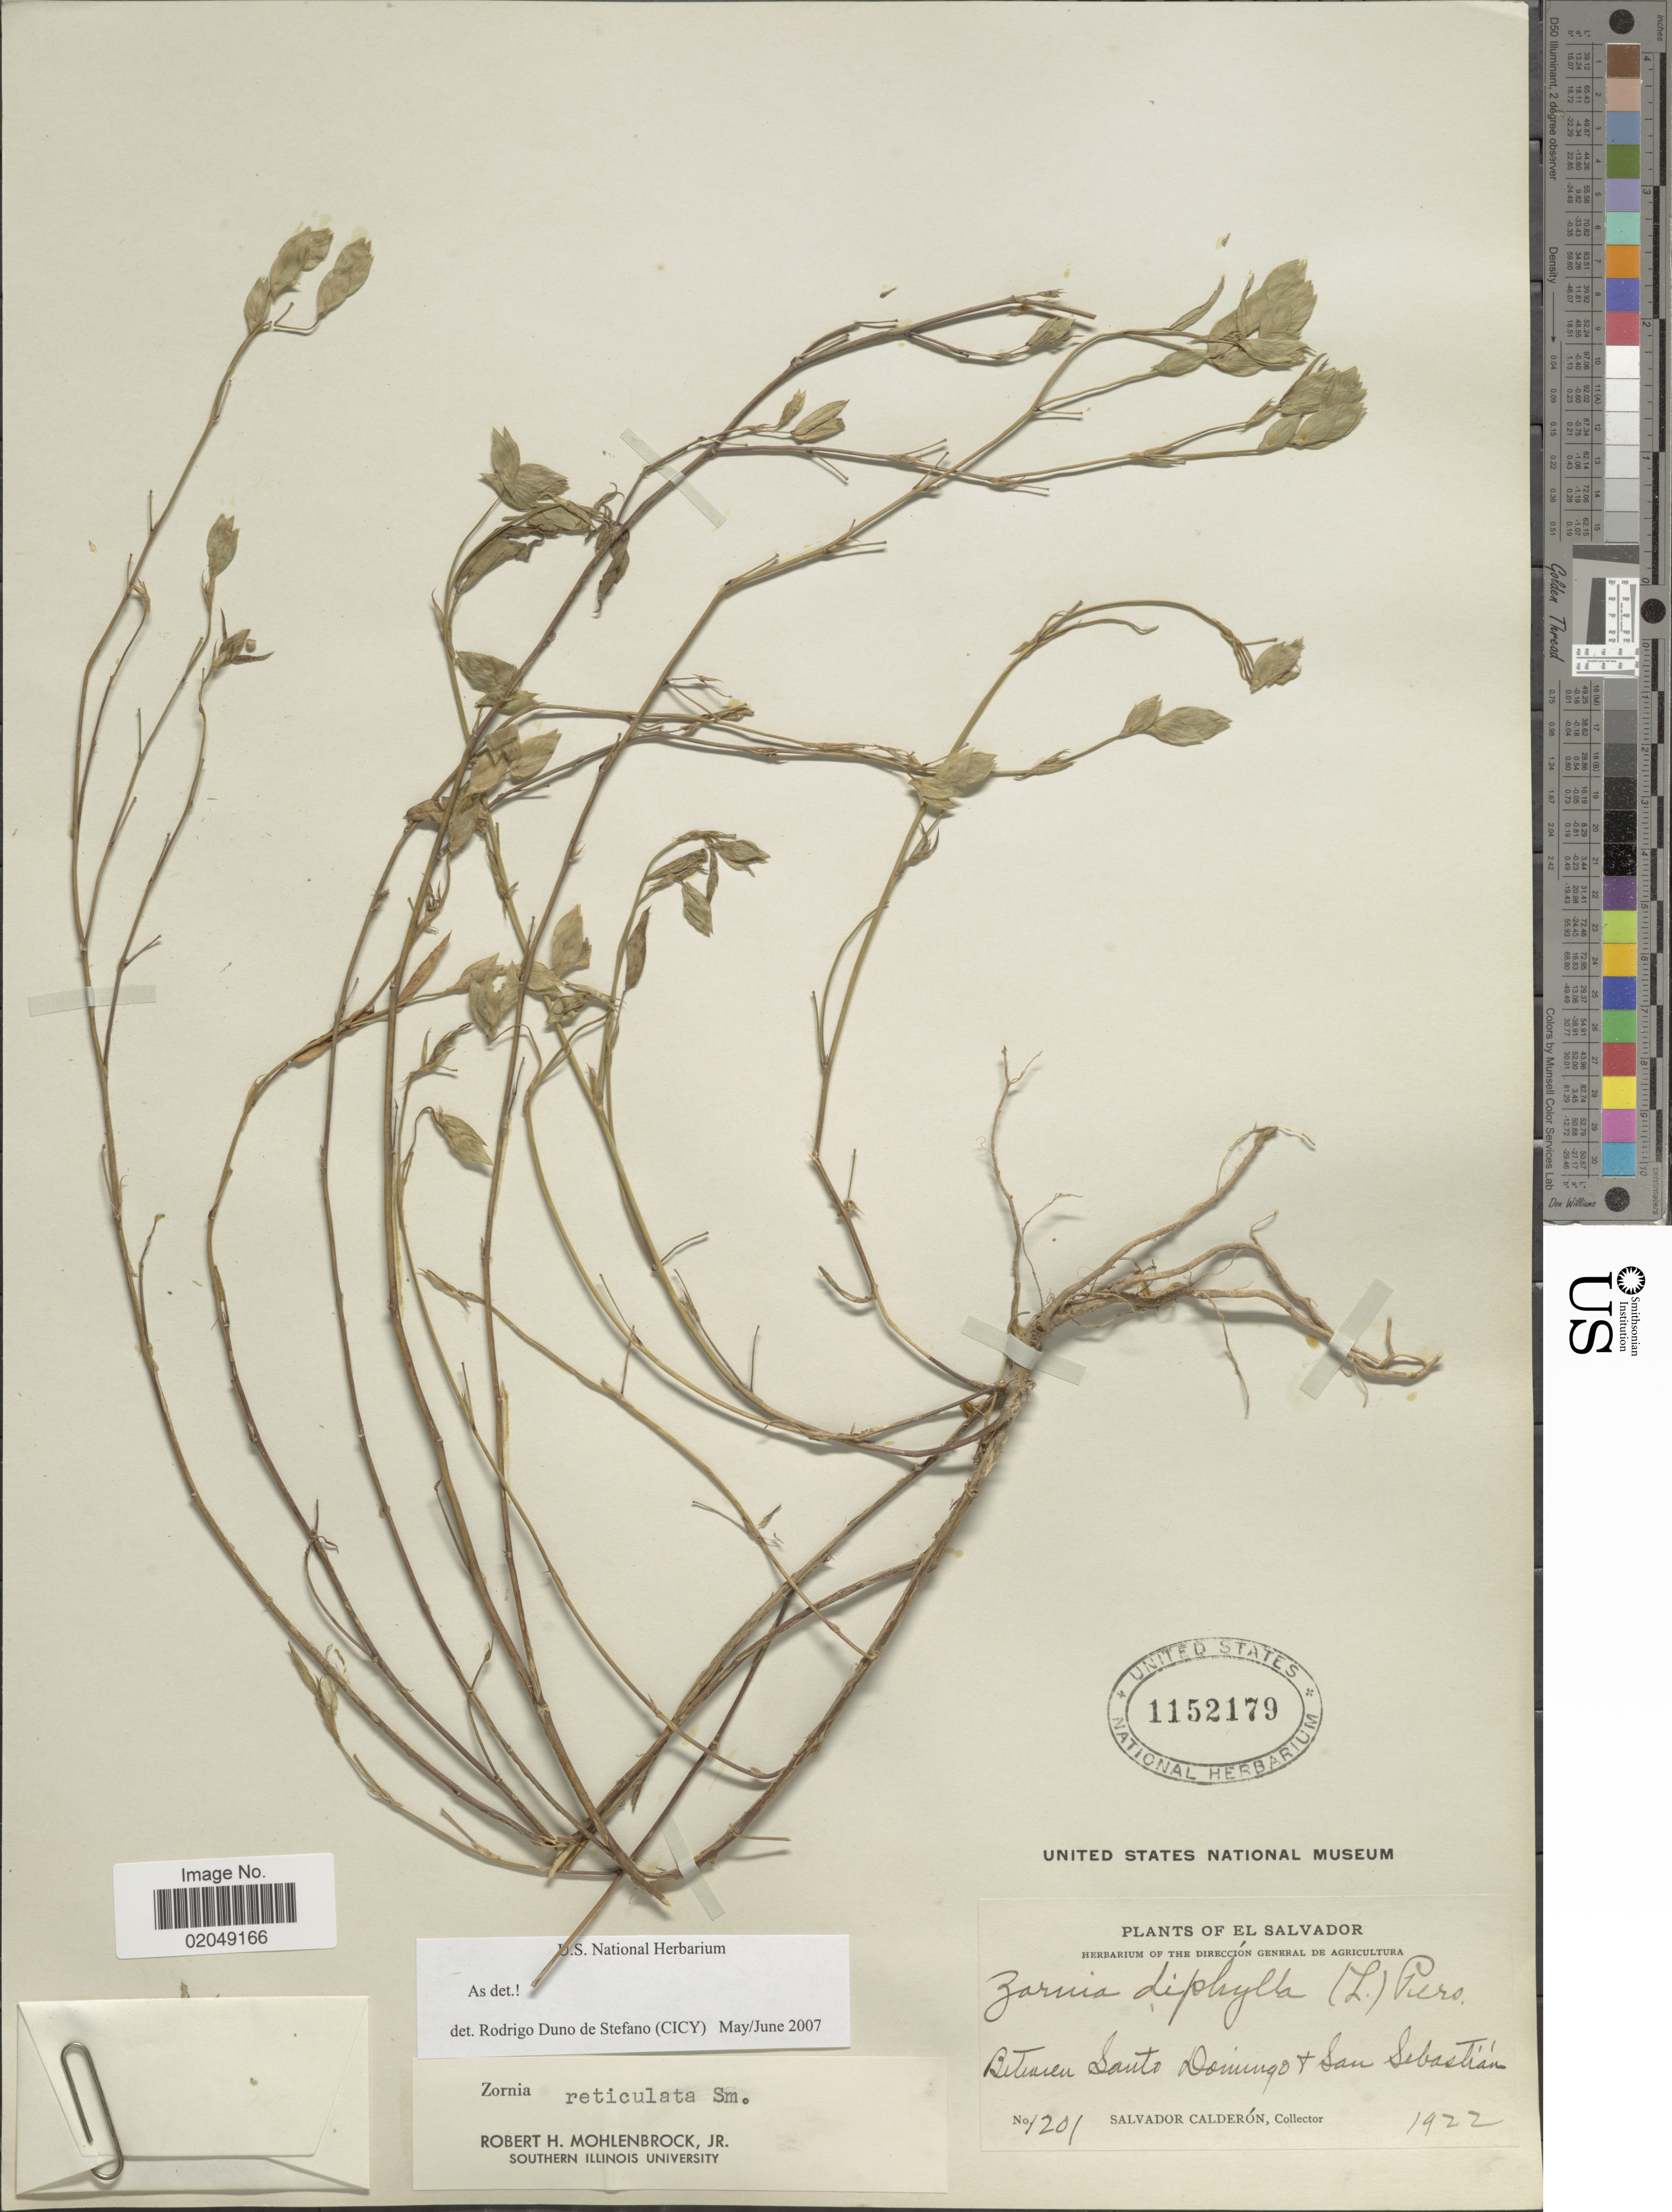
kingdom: Plantae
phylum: Tracheophyta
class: Magnoliopsida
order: Fabales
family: Fabaceae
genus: Zornia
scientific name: Zornia reticulata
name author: Sm.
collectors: S. Calderón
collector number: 1201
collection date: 1922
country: El Salvador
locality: Between Santo Domingo + San Sebastian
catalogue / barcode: US 1152179